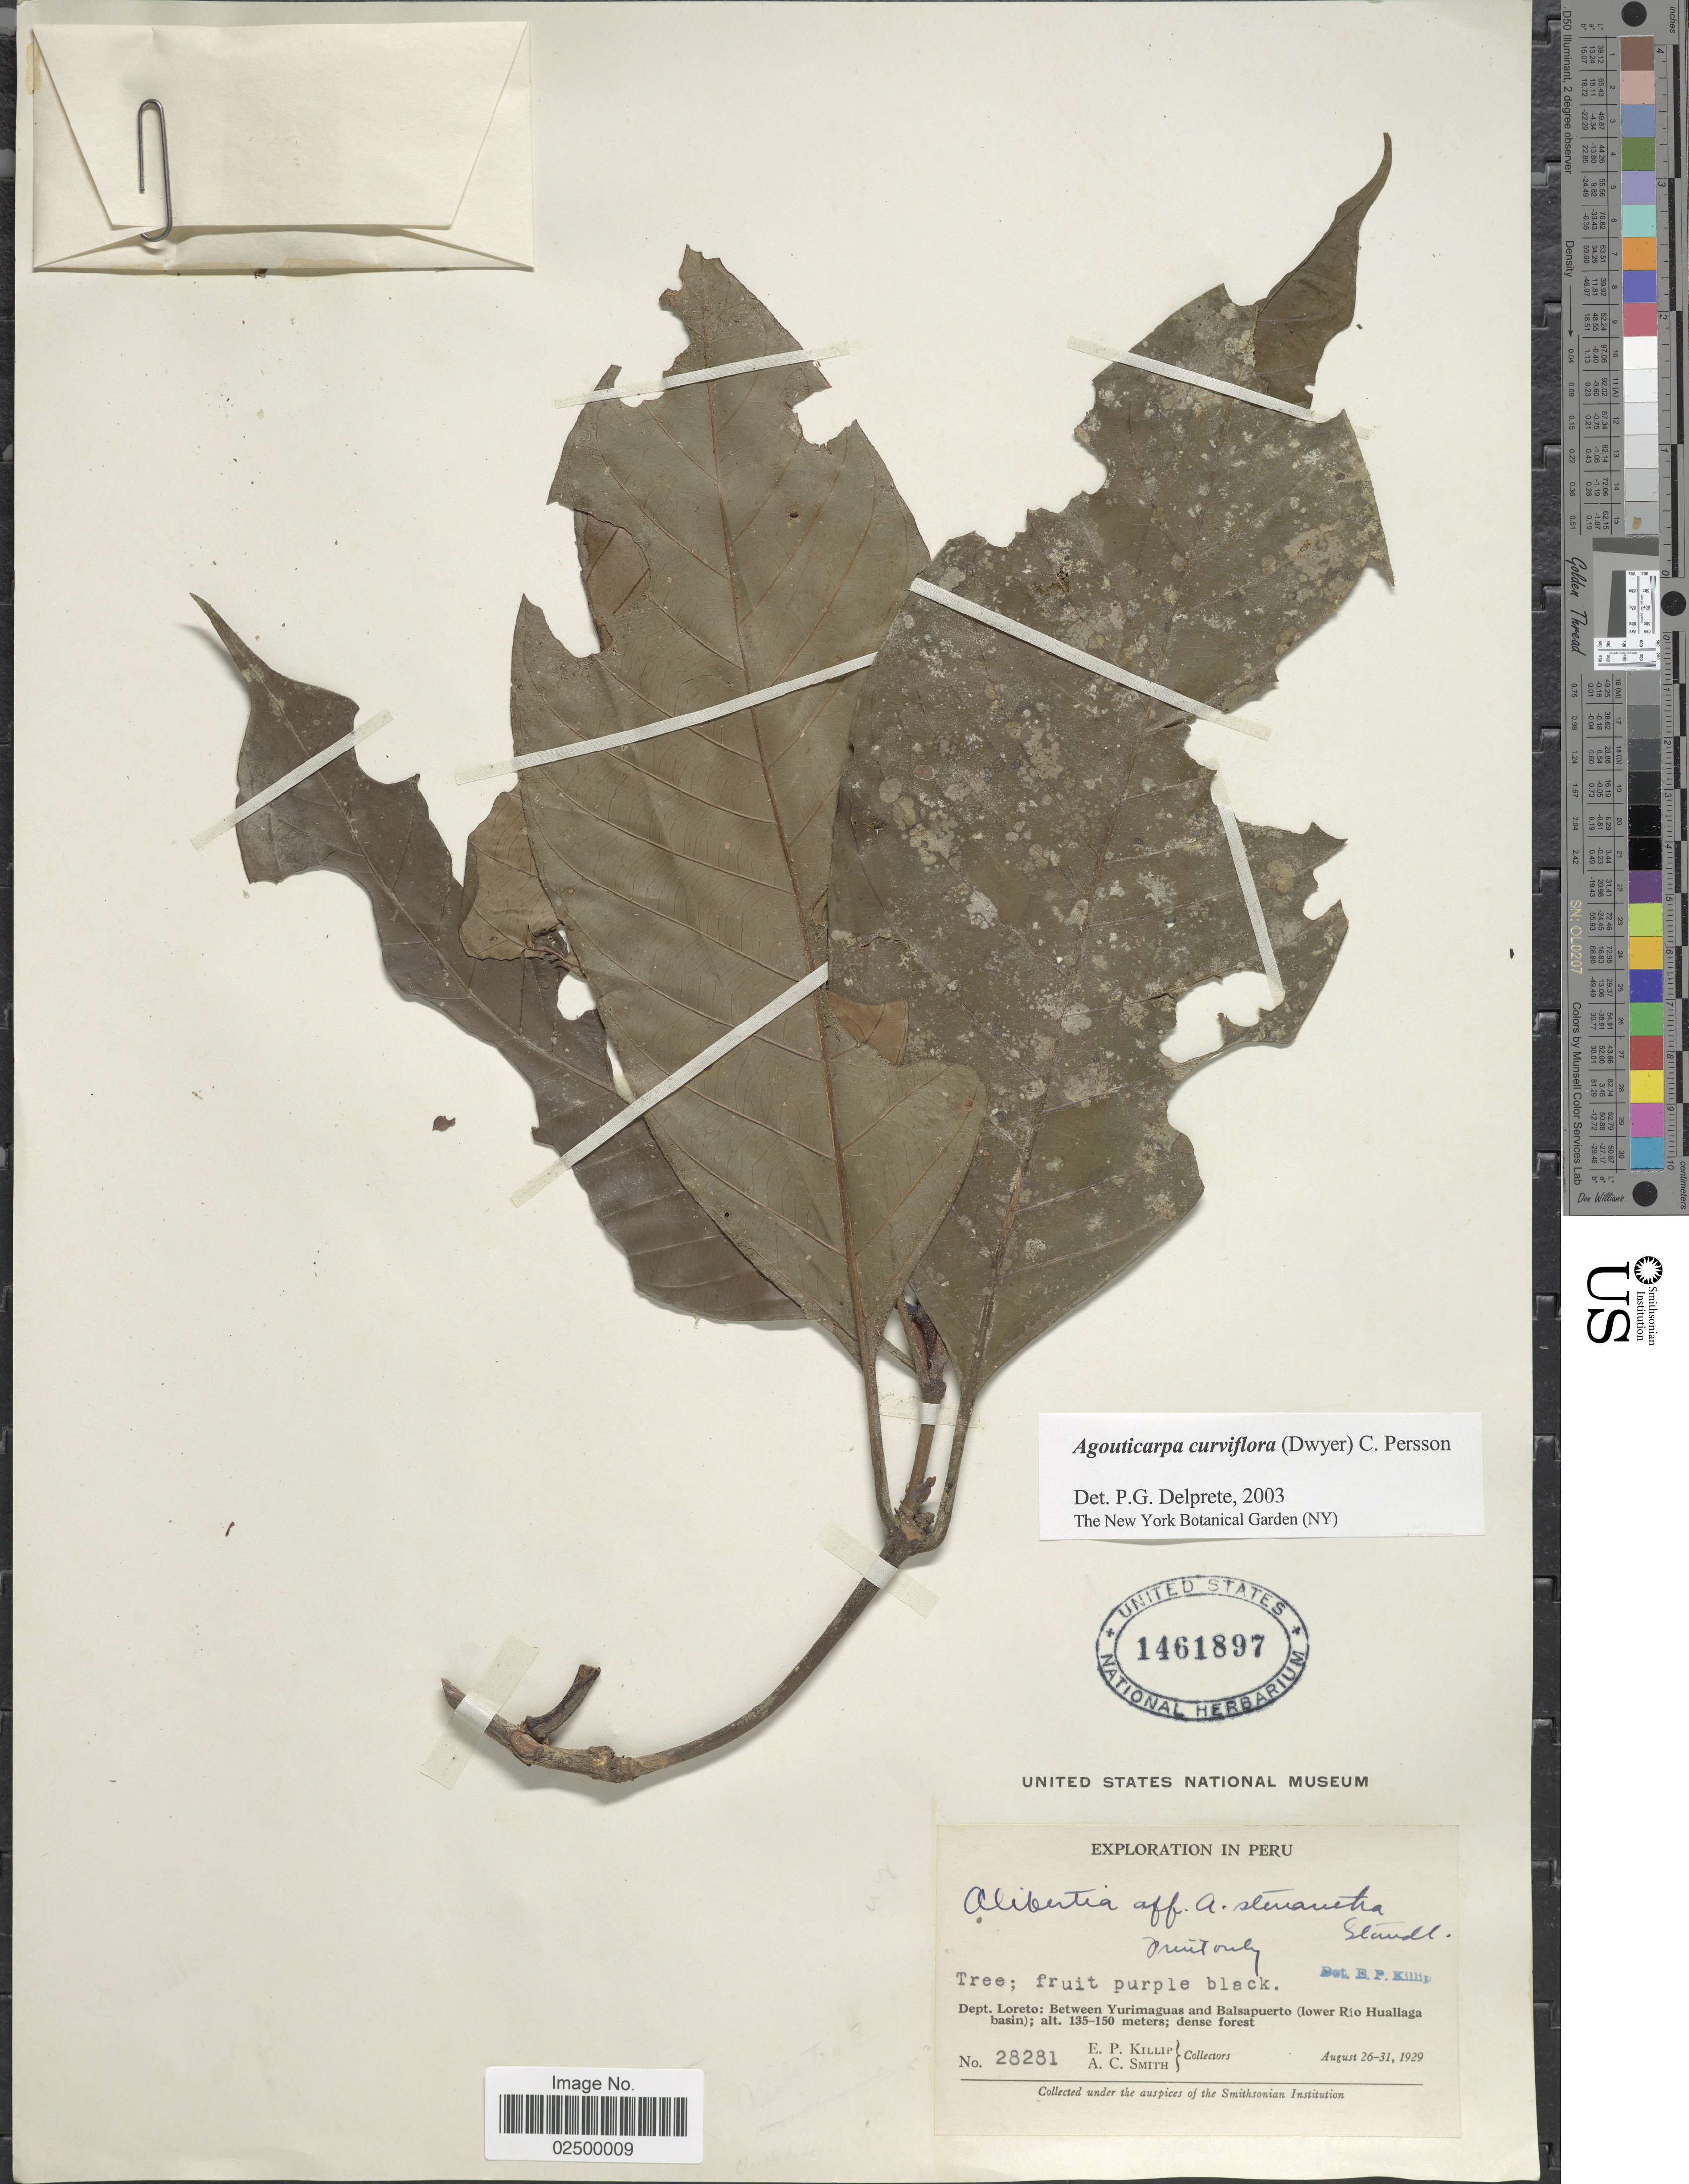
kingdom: Plantae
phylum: Tracheophyta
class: Magnoliopsida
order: Gentianales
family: Rubiaceae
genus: Agouticarpa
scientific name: Agouticarpa curviflora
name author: (Dwyer) C.H. Perss.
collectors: E. P. Killip & A. C. Smith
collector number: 28281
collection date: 1929-08-26/1929-08-31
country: Peru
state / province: Loreto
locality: Between Yurimaguas and Balsapuerto to (lower Rio Huallaga basin)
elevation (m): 135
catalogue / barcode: US 1461897